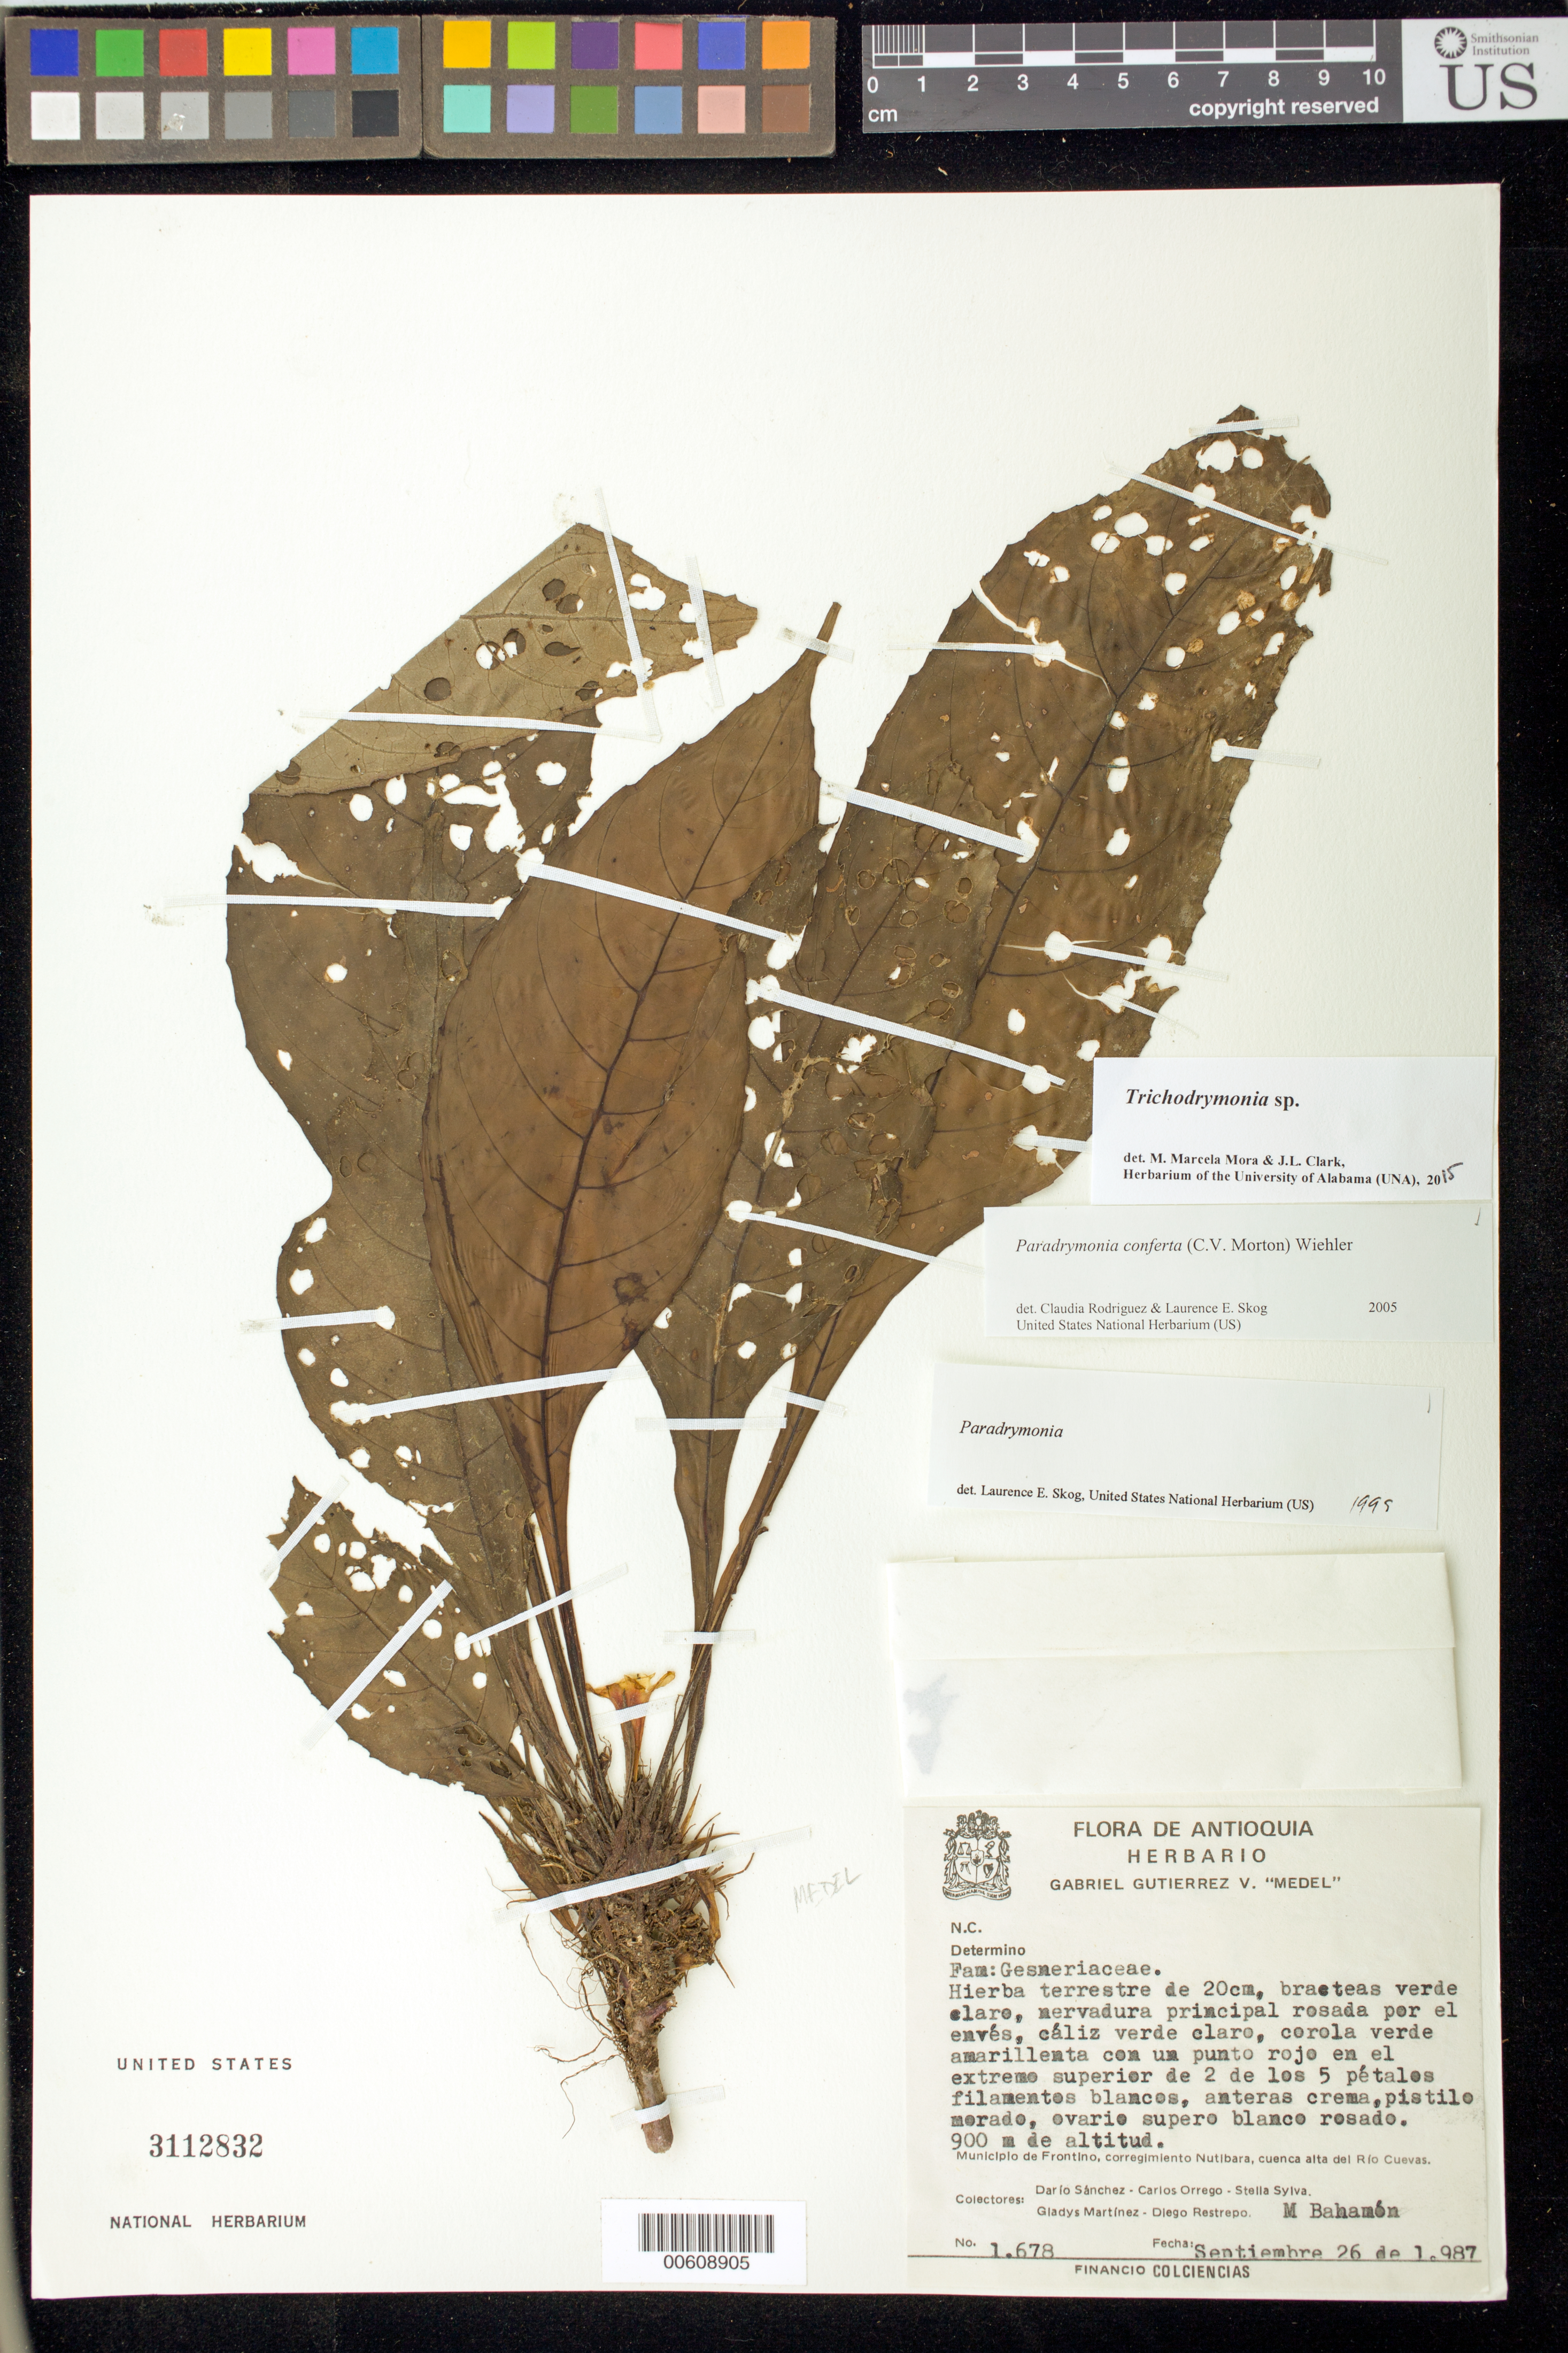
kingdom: Plantae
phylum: Tracheophyta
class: Magnoliopsida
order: Lamiales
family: Gesneriaceae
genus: Trichodrymonia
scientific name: Trichodrymonia sp.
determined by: Mora, M. M.; Clark, J. L.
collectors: D. Sanchez, C. Orrego, S. Sylva, G. Martínez, D. Restrepo & M. Bahamón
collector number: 1678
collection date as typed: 26 Sep 1987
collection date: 1987-09-26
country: Colombia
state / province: Antioquia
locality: Mpio. de Frontino, correg. Nutibara, cuenca alta del Río Cuevas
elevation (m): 900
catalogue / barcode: US 3112832